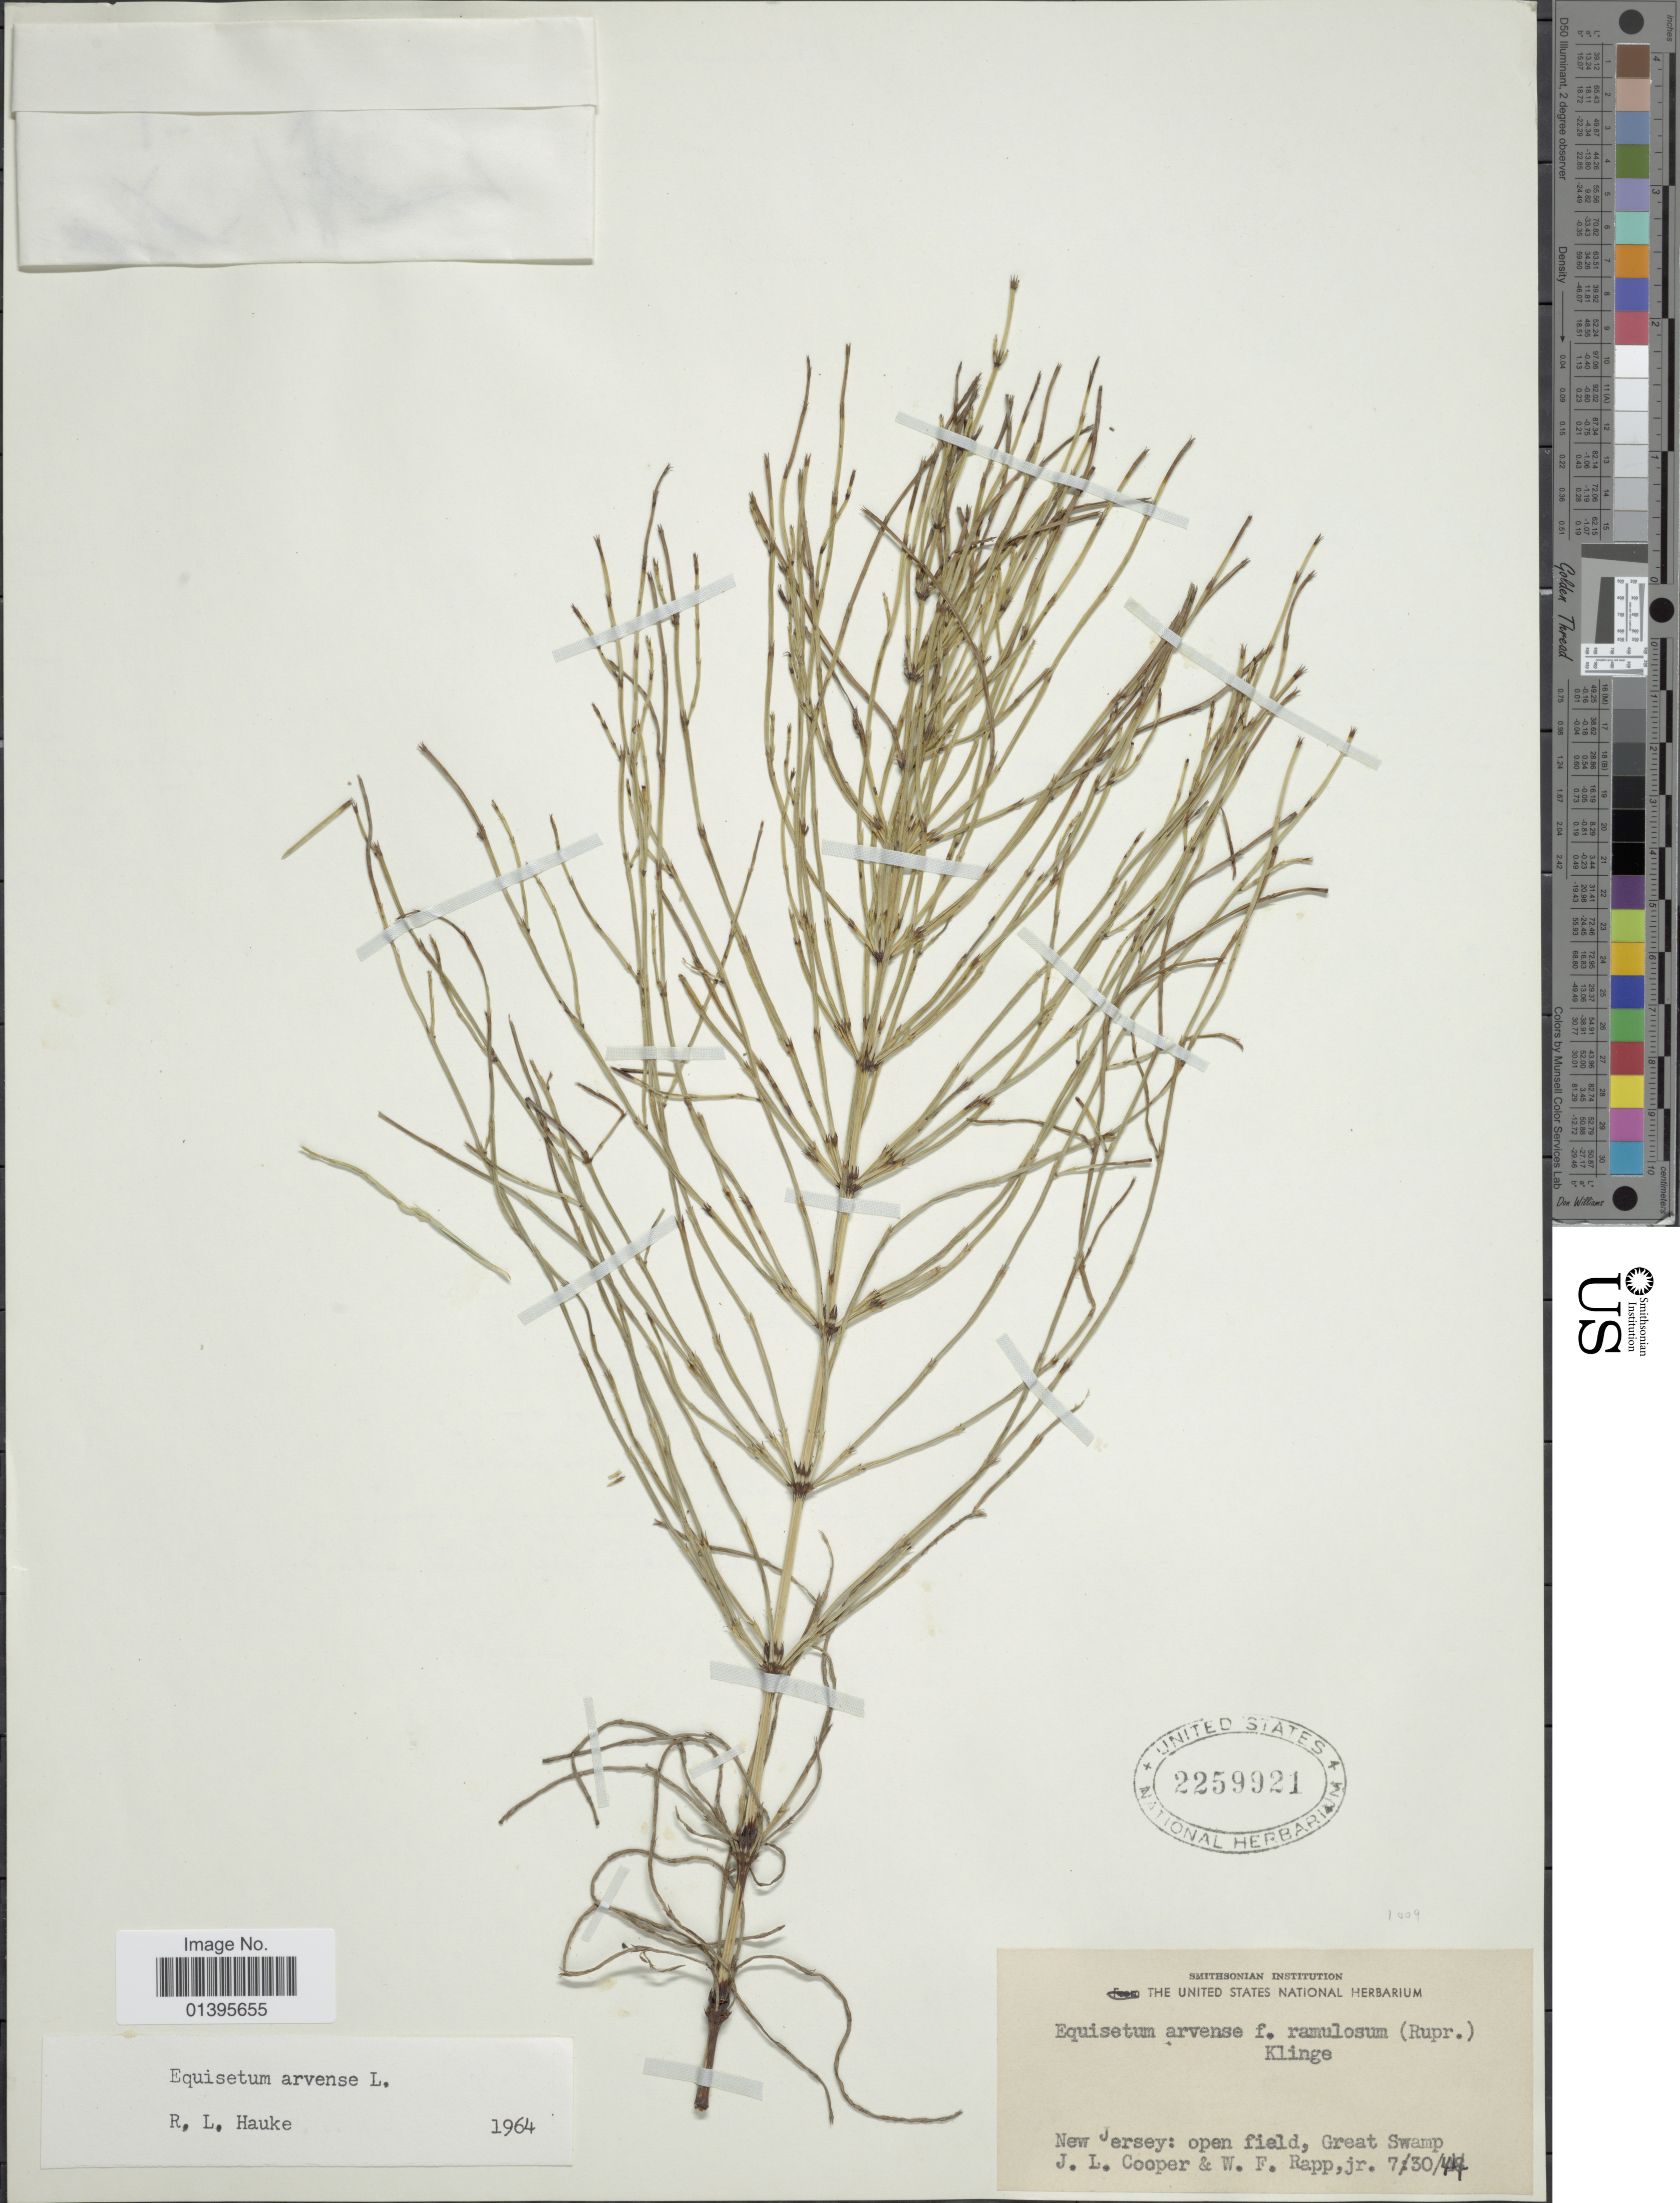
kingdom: Plantae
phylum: Tracheophyta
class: Polypodiopsida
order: Equisetales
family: Equisetaceae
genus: Equisetum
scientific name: Equisetum arvense f. ramulosum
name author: (Rupr.) Klinge ex Scoggan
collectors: J. J. Cooper & W. Rapp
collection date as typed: Transcribed d/m/y: 30/7/44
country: United States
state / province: New Jersey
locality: Open field, Great Swamp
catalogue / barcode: US 2259921